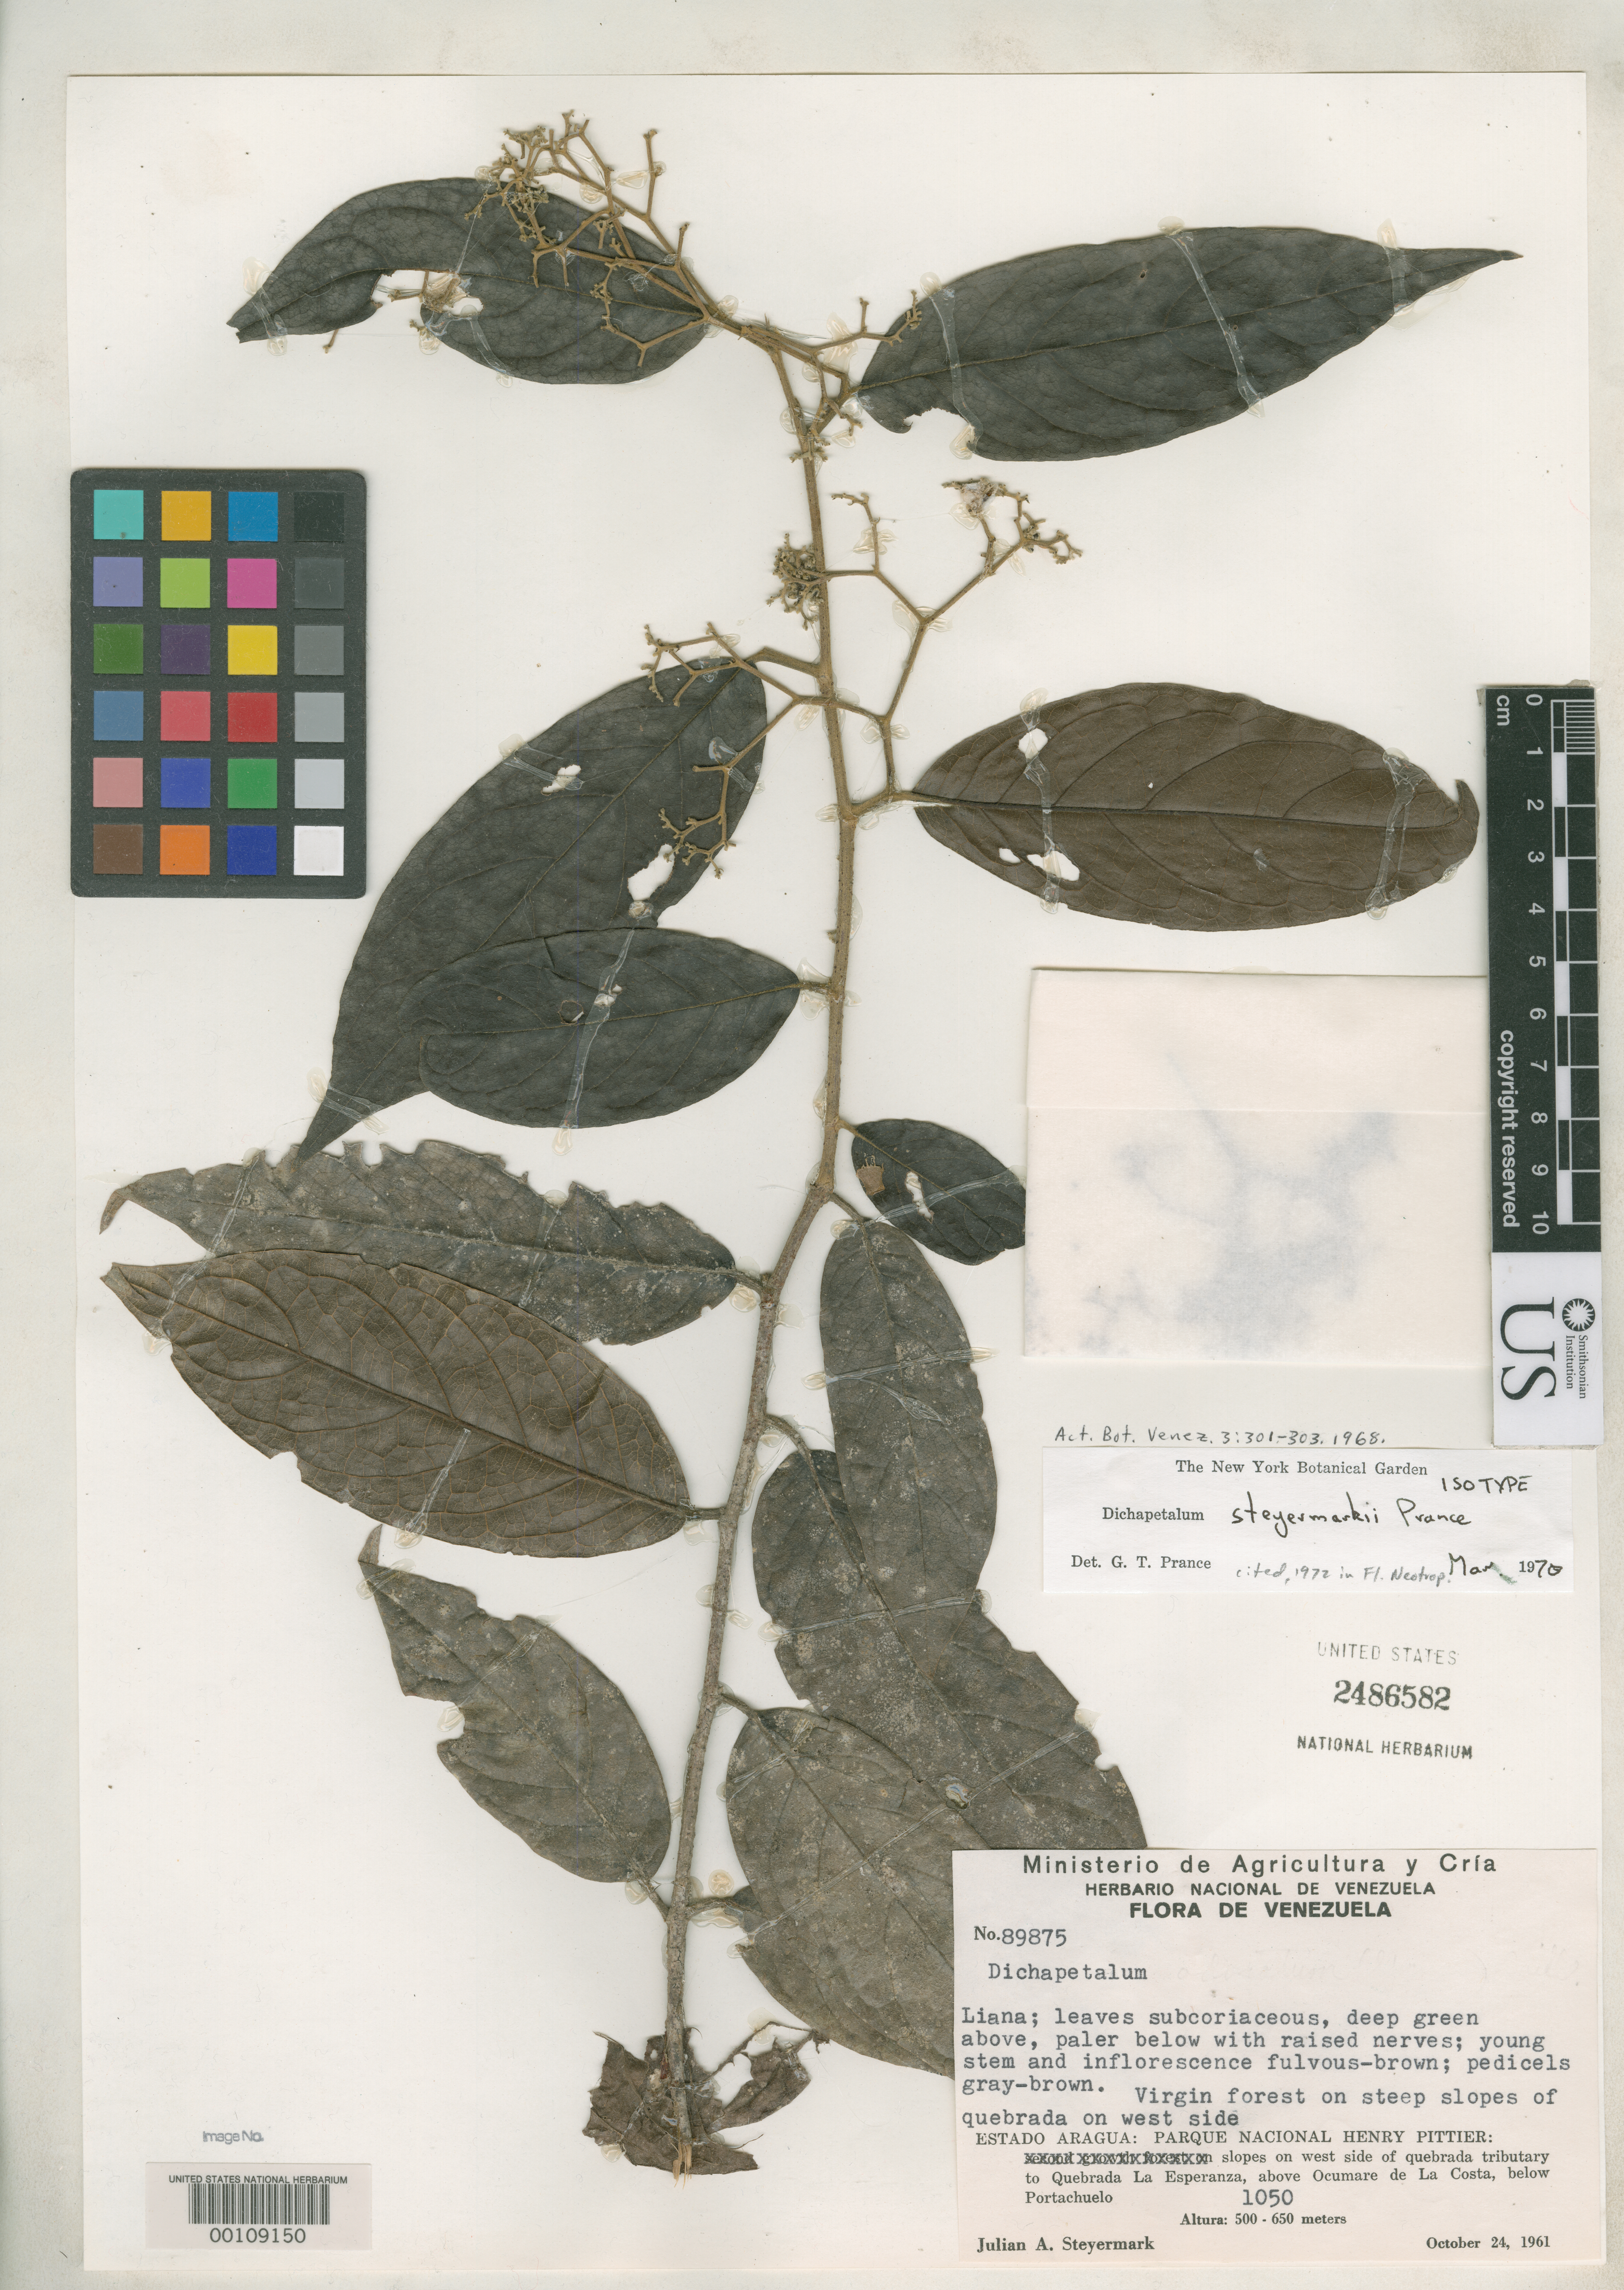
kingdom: Plantae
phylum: Tracheophyta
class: Magnoliopsida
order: Malpighiales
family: Dichapetalaceae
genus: Dichapetalum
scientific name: Dichapetalum steyermarkii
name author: Prance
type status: Isotype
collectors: J. Steyermark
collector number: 1050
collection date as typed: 24 Oct 1961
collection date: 1961-10-24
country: Venezuela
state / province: Aragua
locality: Parque Nacional "H. Pittier", quebrada tributary to quebrada La Esperanza, Ocumare de La costa, below Portachuelo.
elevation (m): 500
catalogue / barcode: US 2486582